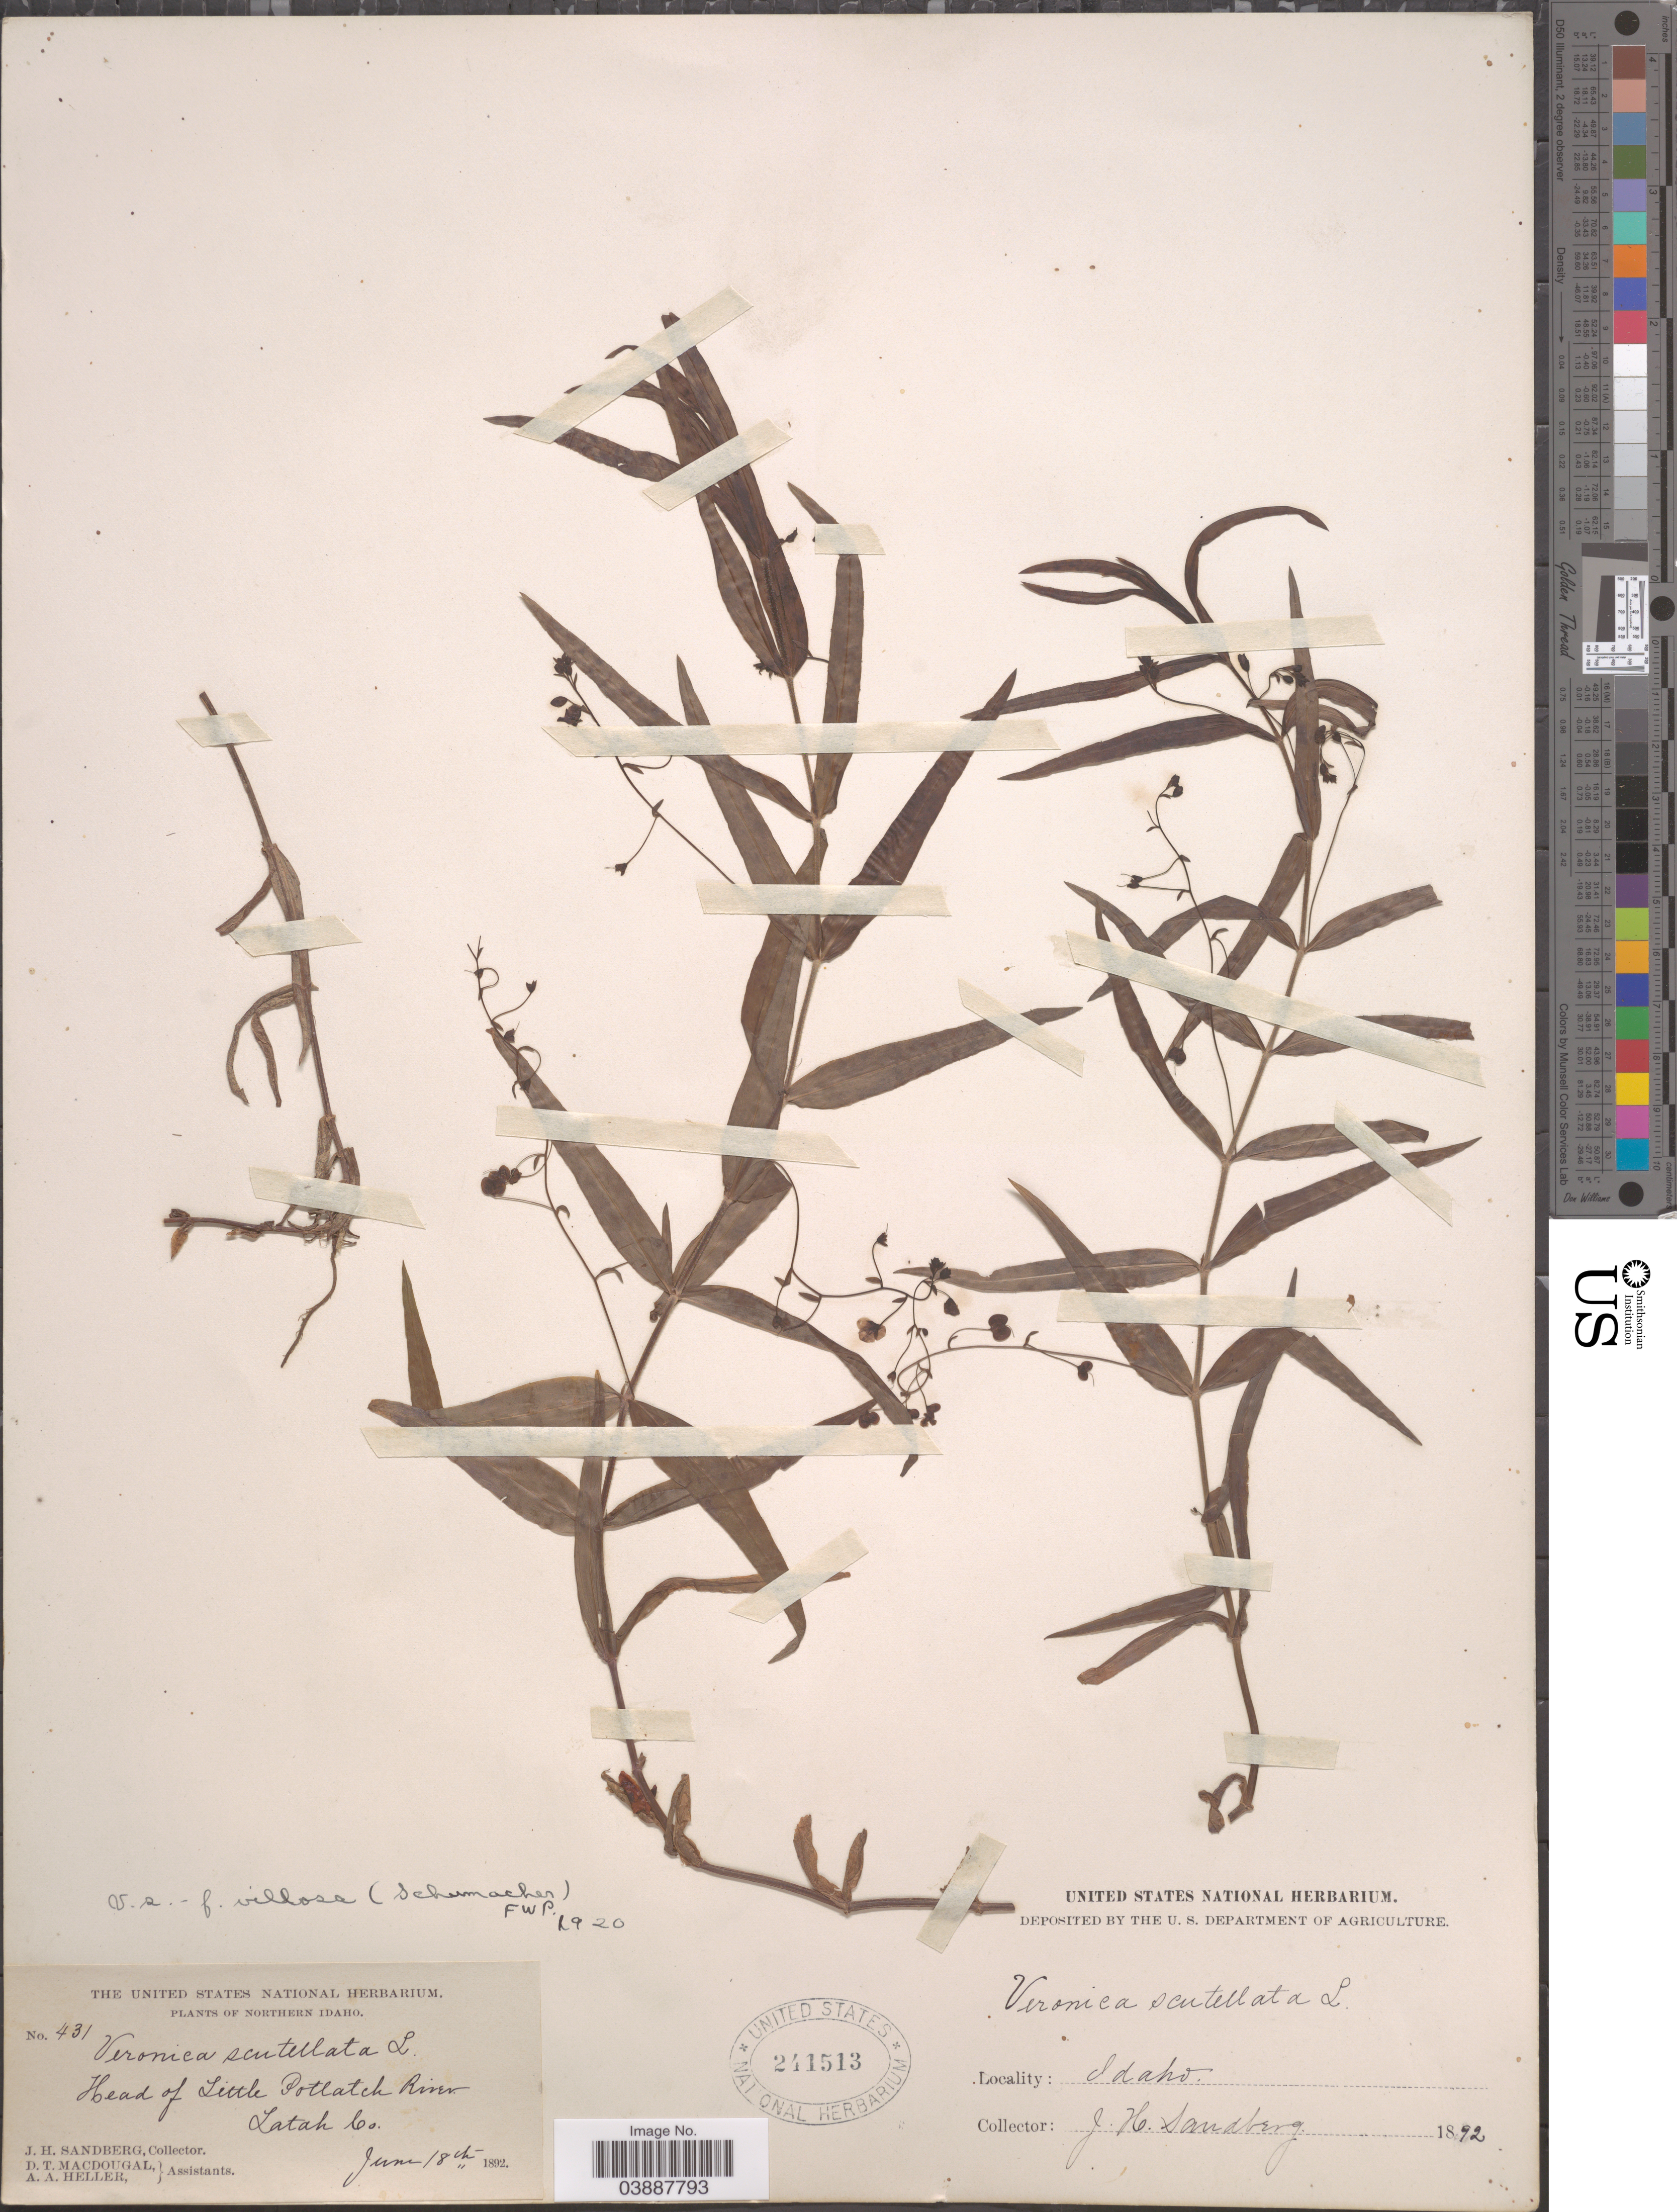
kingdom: Plantae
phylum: Tracheophyta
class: Magnoliopsida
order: Lamiales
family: Plantaginaceae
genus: Veronica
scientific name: Veronica scutellata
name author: L.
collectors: J. H. Sandberg, D. T. MacDougal & A. A. Heller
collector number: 431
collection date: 1892-06-18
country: United States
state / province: Idaho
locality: Northern Idaho. Head of Little Potlatch River. Latah Co.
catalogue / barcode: US 241513